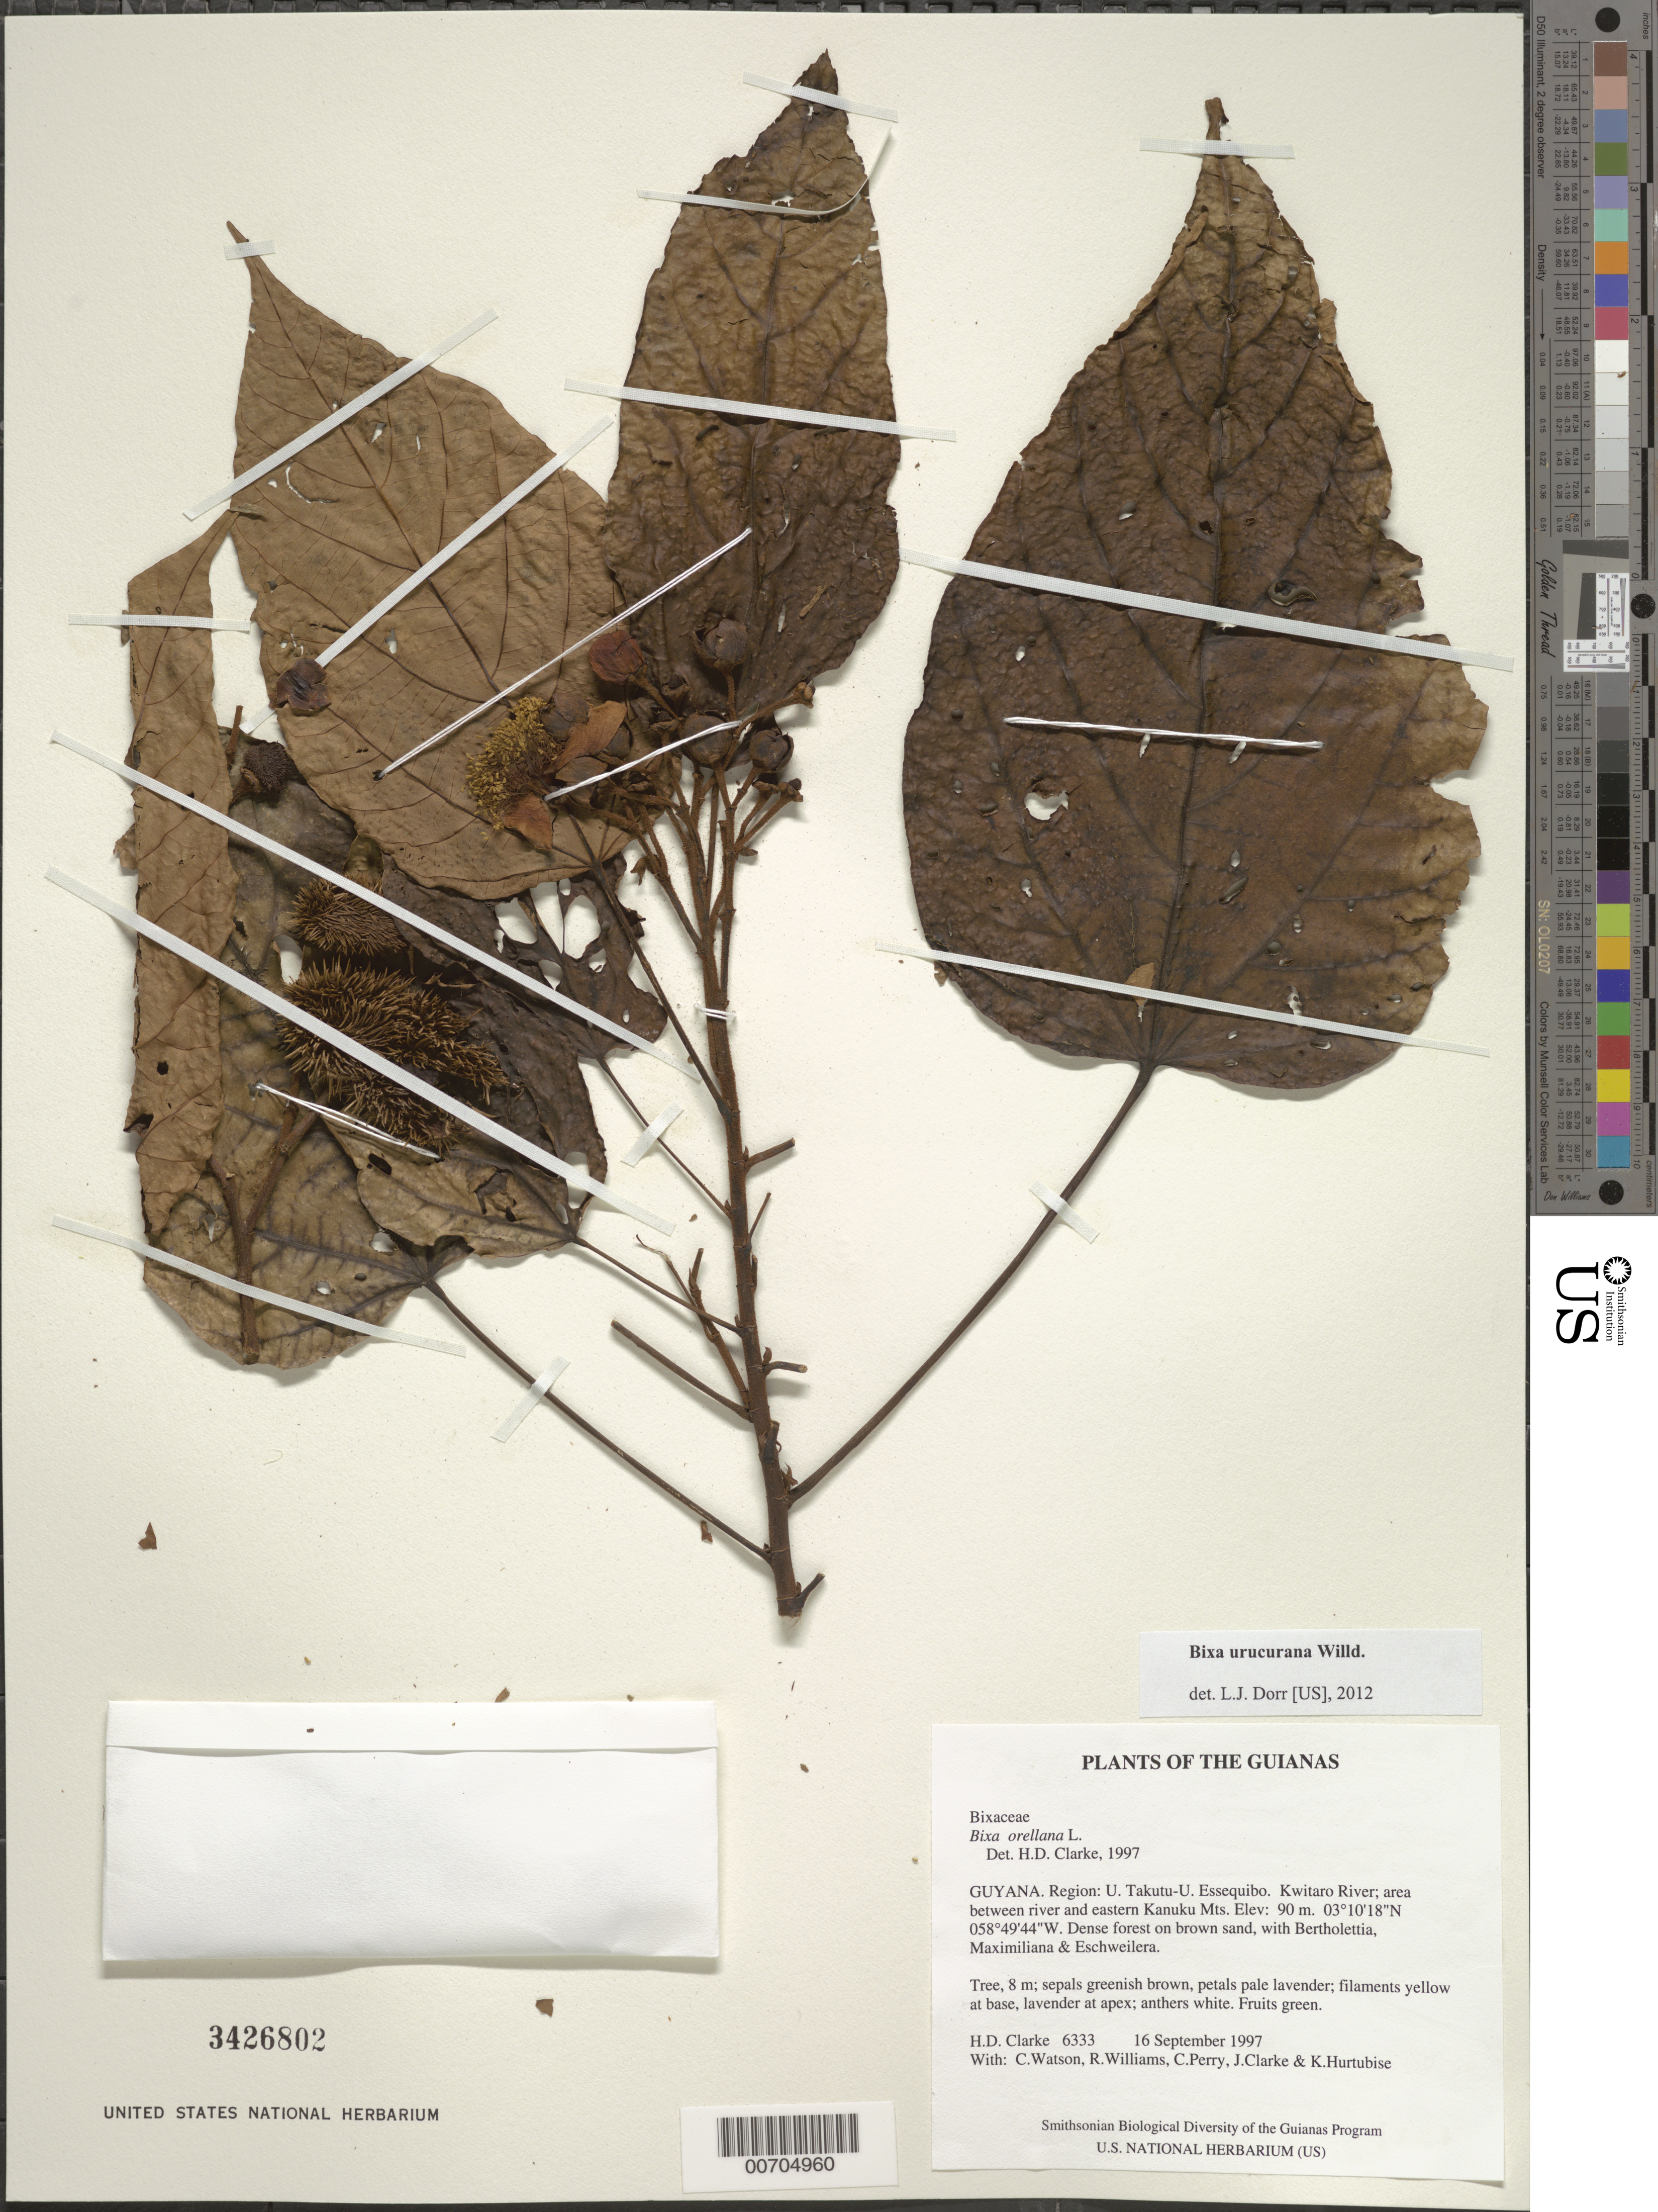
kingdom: Plantae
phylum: Tracheophyta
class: Magnoliopsida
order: Malvales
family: Bixaceae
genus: Bixa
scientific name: Bixa orellana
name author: L.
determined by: Clarke, H. D., University of North Carolina (Asheville)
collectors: H. D. Clarke, C. Watson, R. Williams, C. Perry, J. Clarke & K. Hurtubise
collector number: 6333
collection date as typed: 16 September 1997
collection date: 1997-09-16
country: Guyana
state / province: U. Takutu-U. Essequibo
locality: Kwitaro River; area between river and eastern Kanuku Mts.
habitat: Dense forest on brown sand, with Bertholettia, Maximiliana & Eschweilera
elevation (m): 90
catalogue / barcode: US 3426803